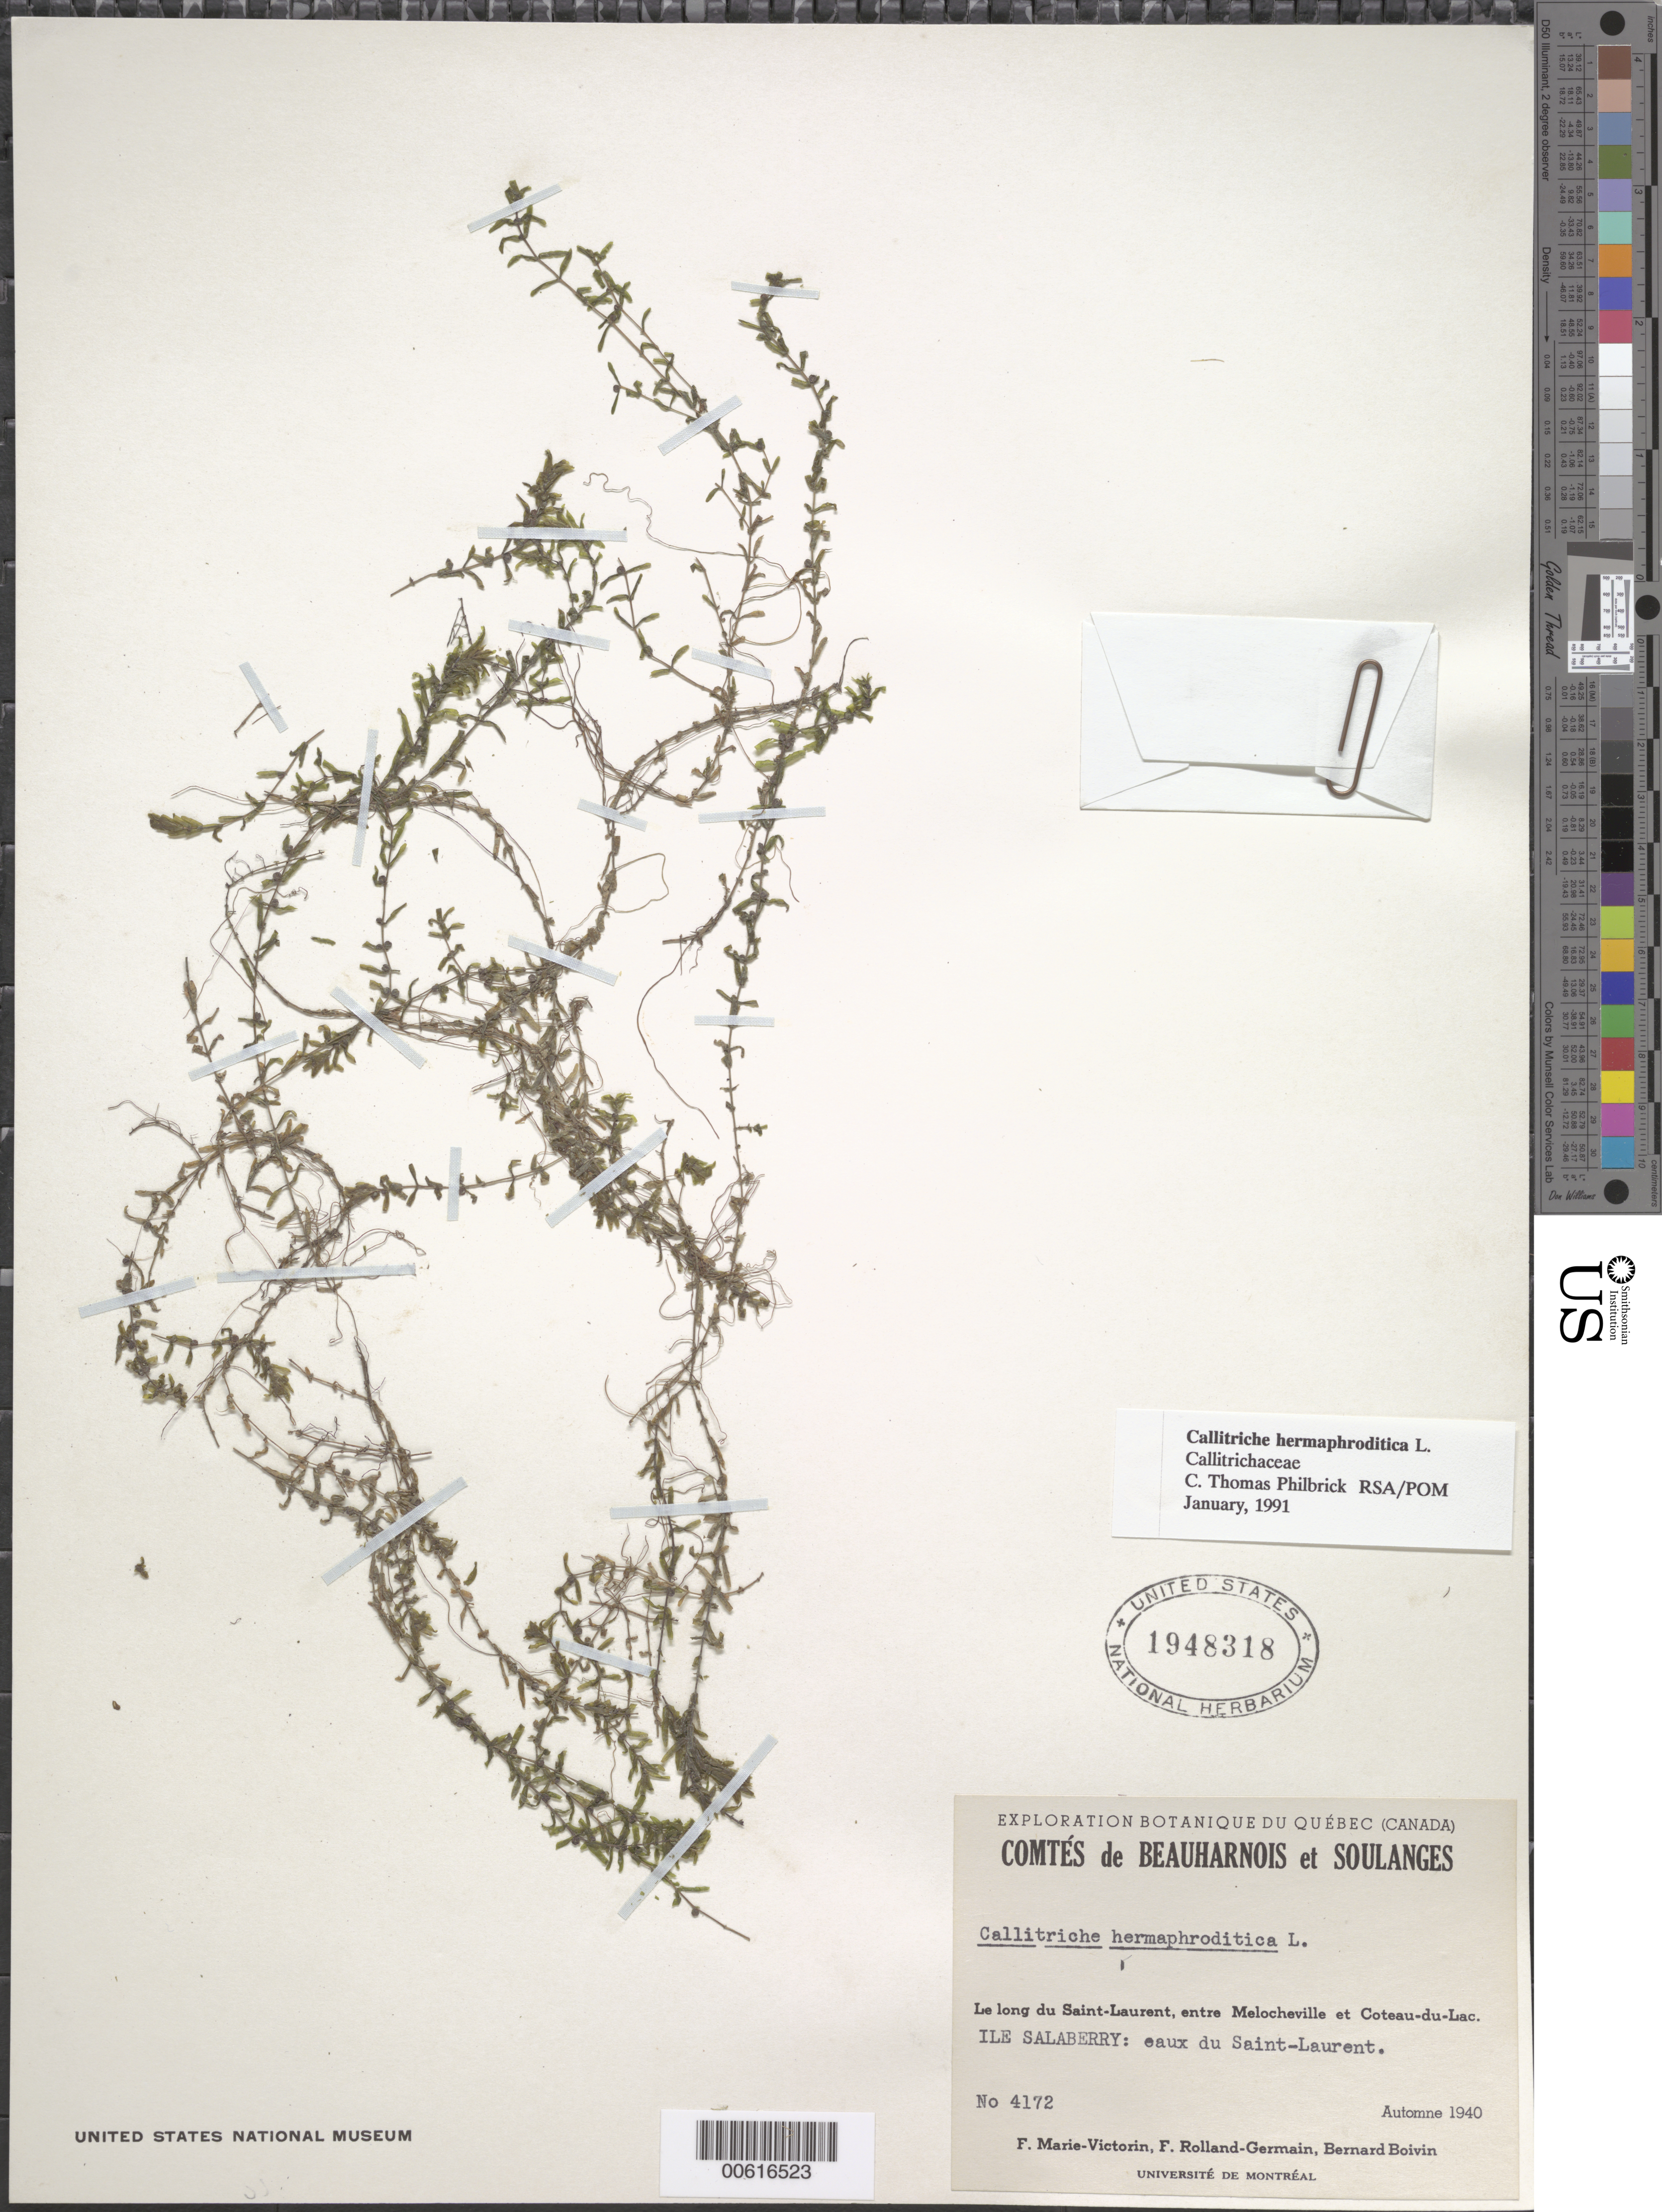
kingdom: Plantae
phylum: Tracheophyta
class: Magnoliopsida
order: Lamiales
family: Plantaginaceae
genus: Callitriche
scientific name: Callitriche hermaphroditica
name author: L.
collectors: Fr. Marie-Victorin, Rolland-Germain & J. R. B. Boivin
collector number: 4172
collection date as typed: Aug 1940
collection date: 1940-08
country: Canada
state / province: Quebec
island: Ile de Salaberry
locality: Saint-Laurent, between Melocheville and Coteau-du-Lac, Ile Salaberry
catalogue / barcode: US 1948318